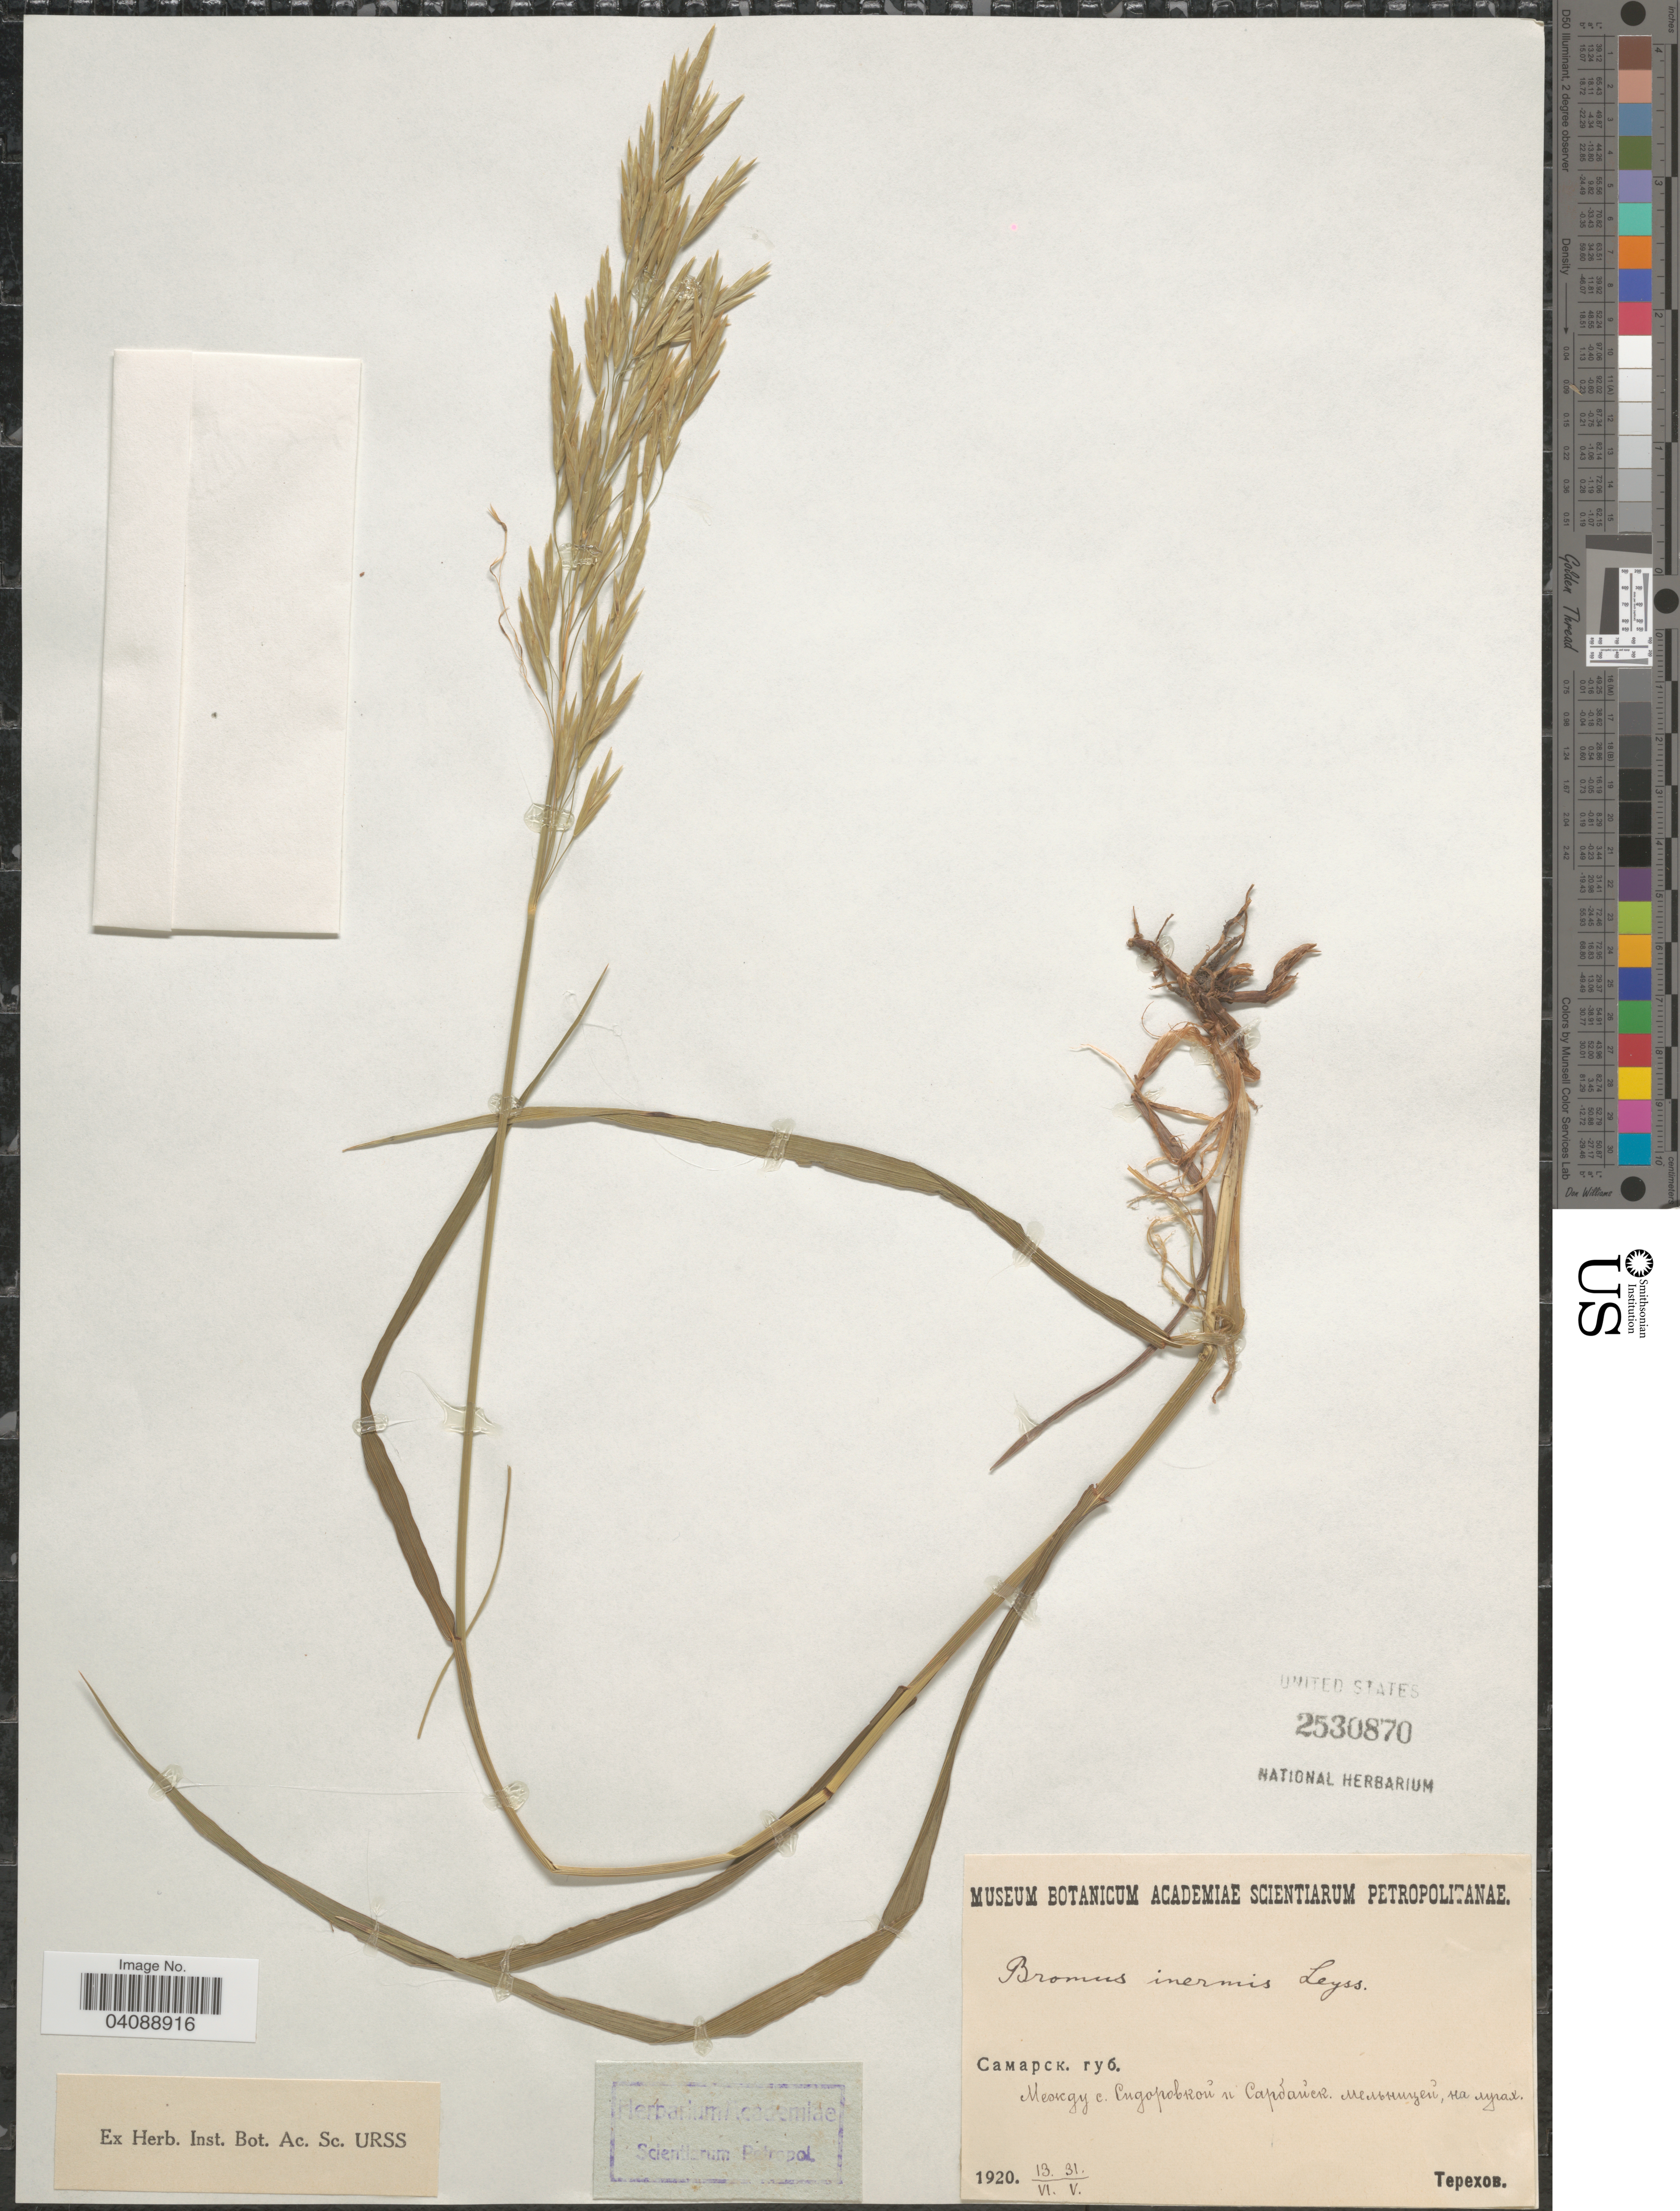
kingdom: Plantae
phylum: Tracheophyta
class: Liliopsida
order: Poales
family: Poaceae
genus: Bromus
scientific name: Bromus inermis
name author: Leyss.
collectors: Terekhov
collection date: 1920-05-31/1920-06-13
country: Russian Federation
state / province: Samara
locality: Near Sidorovka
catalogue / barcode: US 2530870